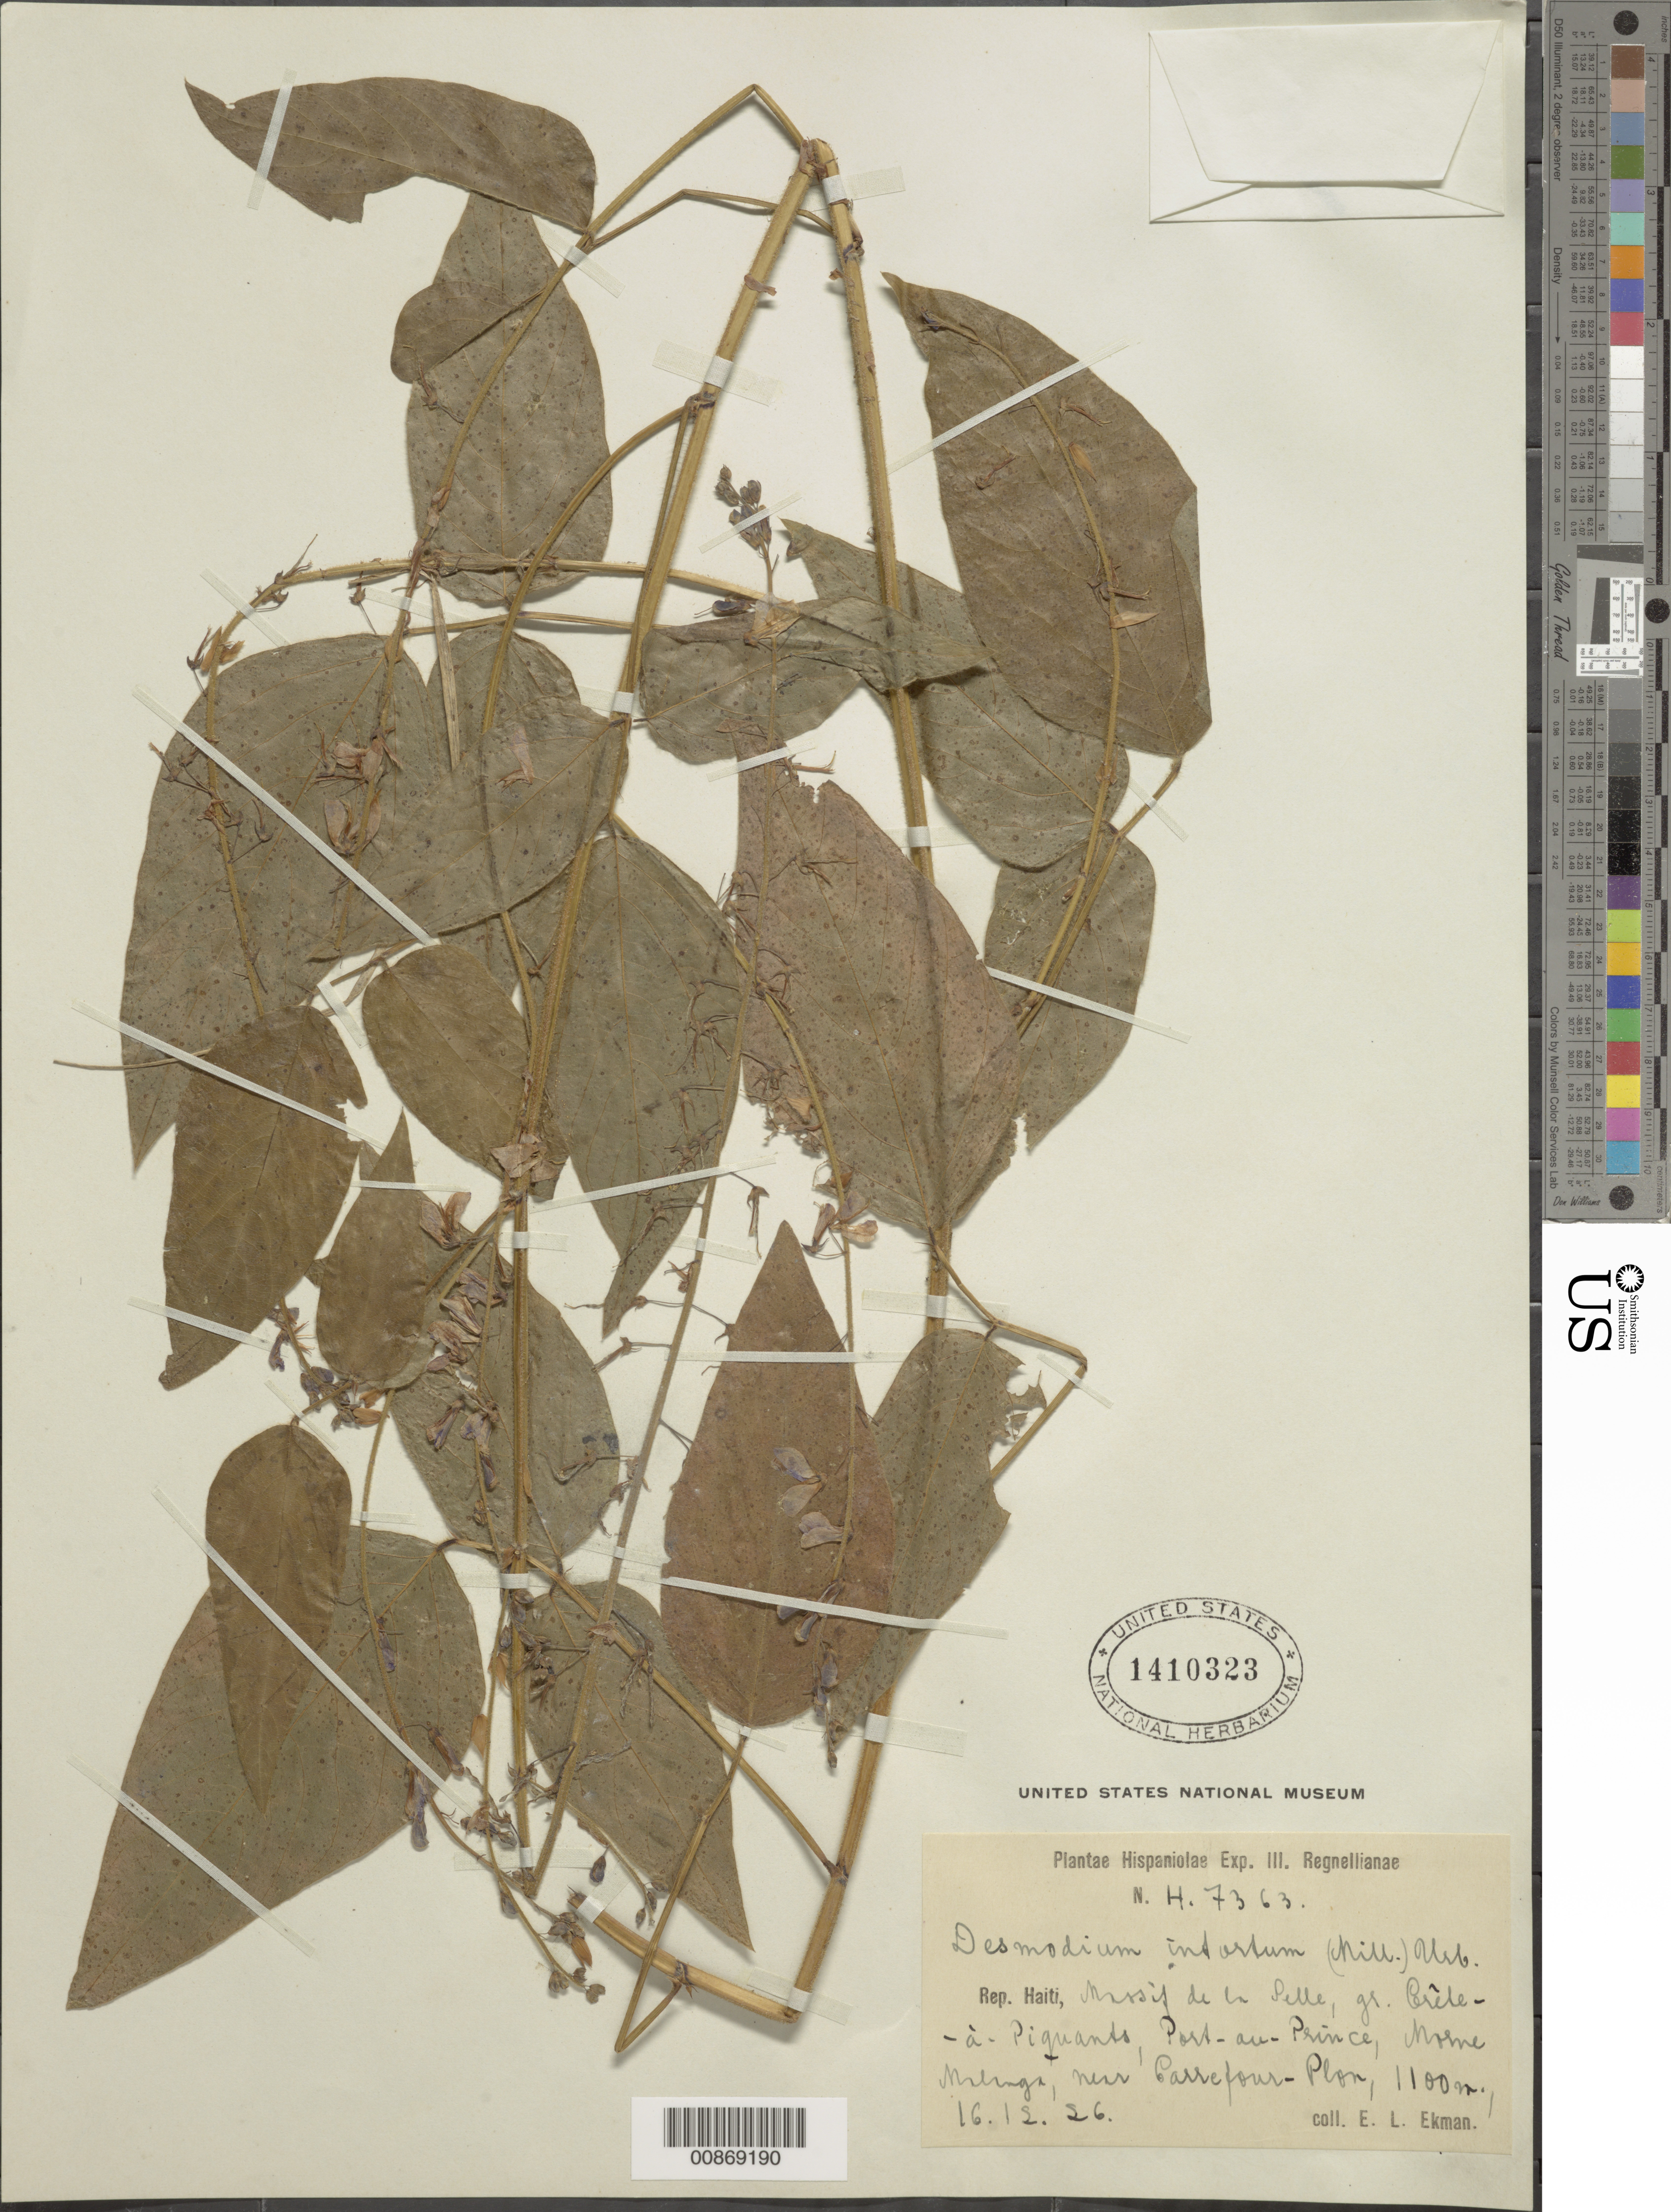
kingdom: Plantae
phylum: Tracheophyta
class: Magnoliopsida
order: Fabales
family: Fabaceae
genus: Desmodium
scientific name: Desmodium intortum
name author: (Mill.) Urb.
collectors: E. L. Ekman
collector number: H 7363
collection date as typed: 16 Dec 1926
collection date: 1926-12-16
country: Haiti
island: Hispaniola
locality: Massif de la Selle, gr. Crête-a-Piquants, Port-au-Prince, Morne Malanga, near Carrefour-Plon.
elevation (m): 1100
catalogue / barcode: US 1410323